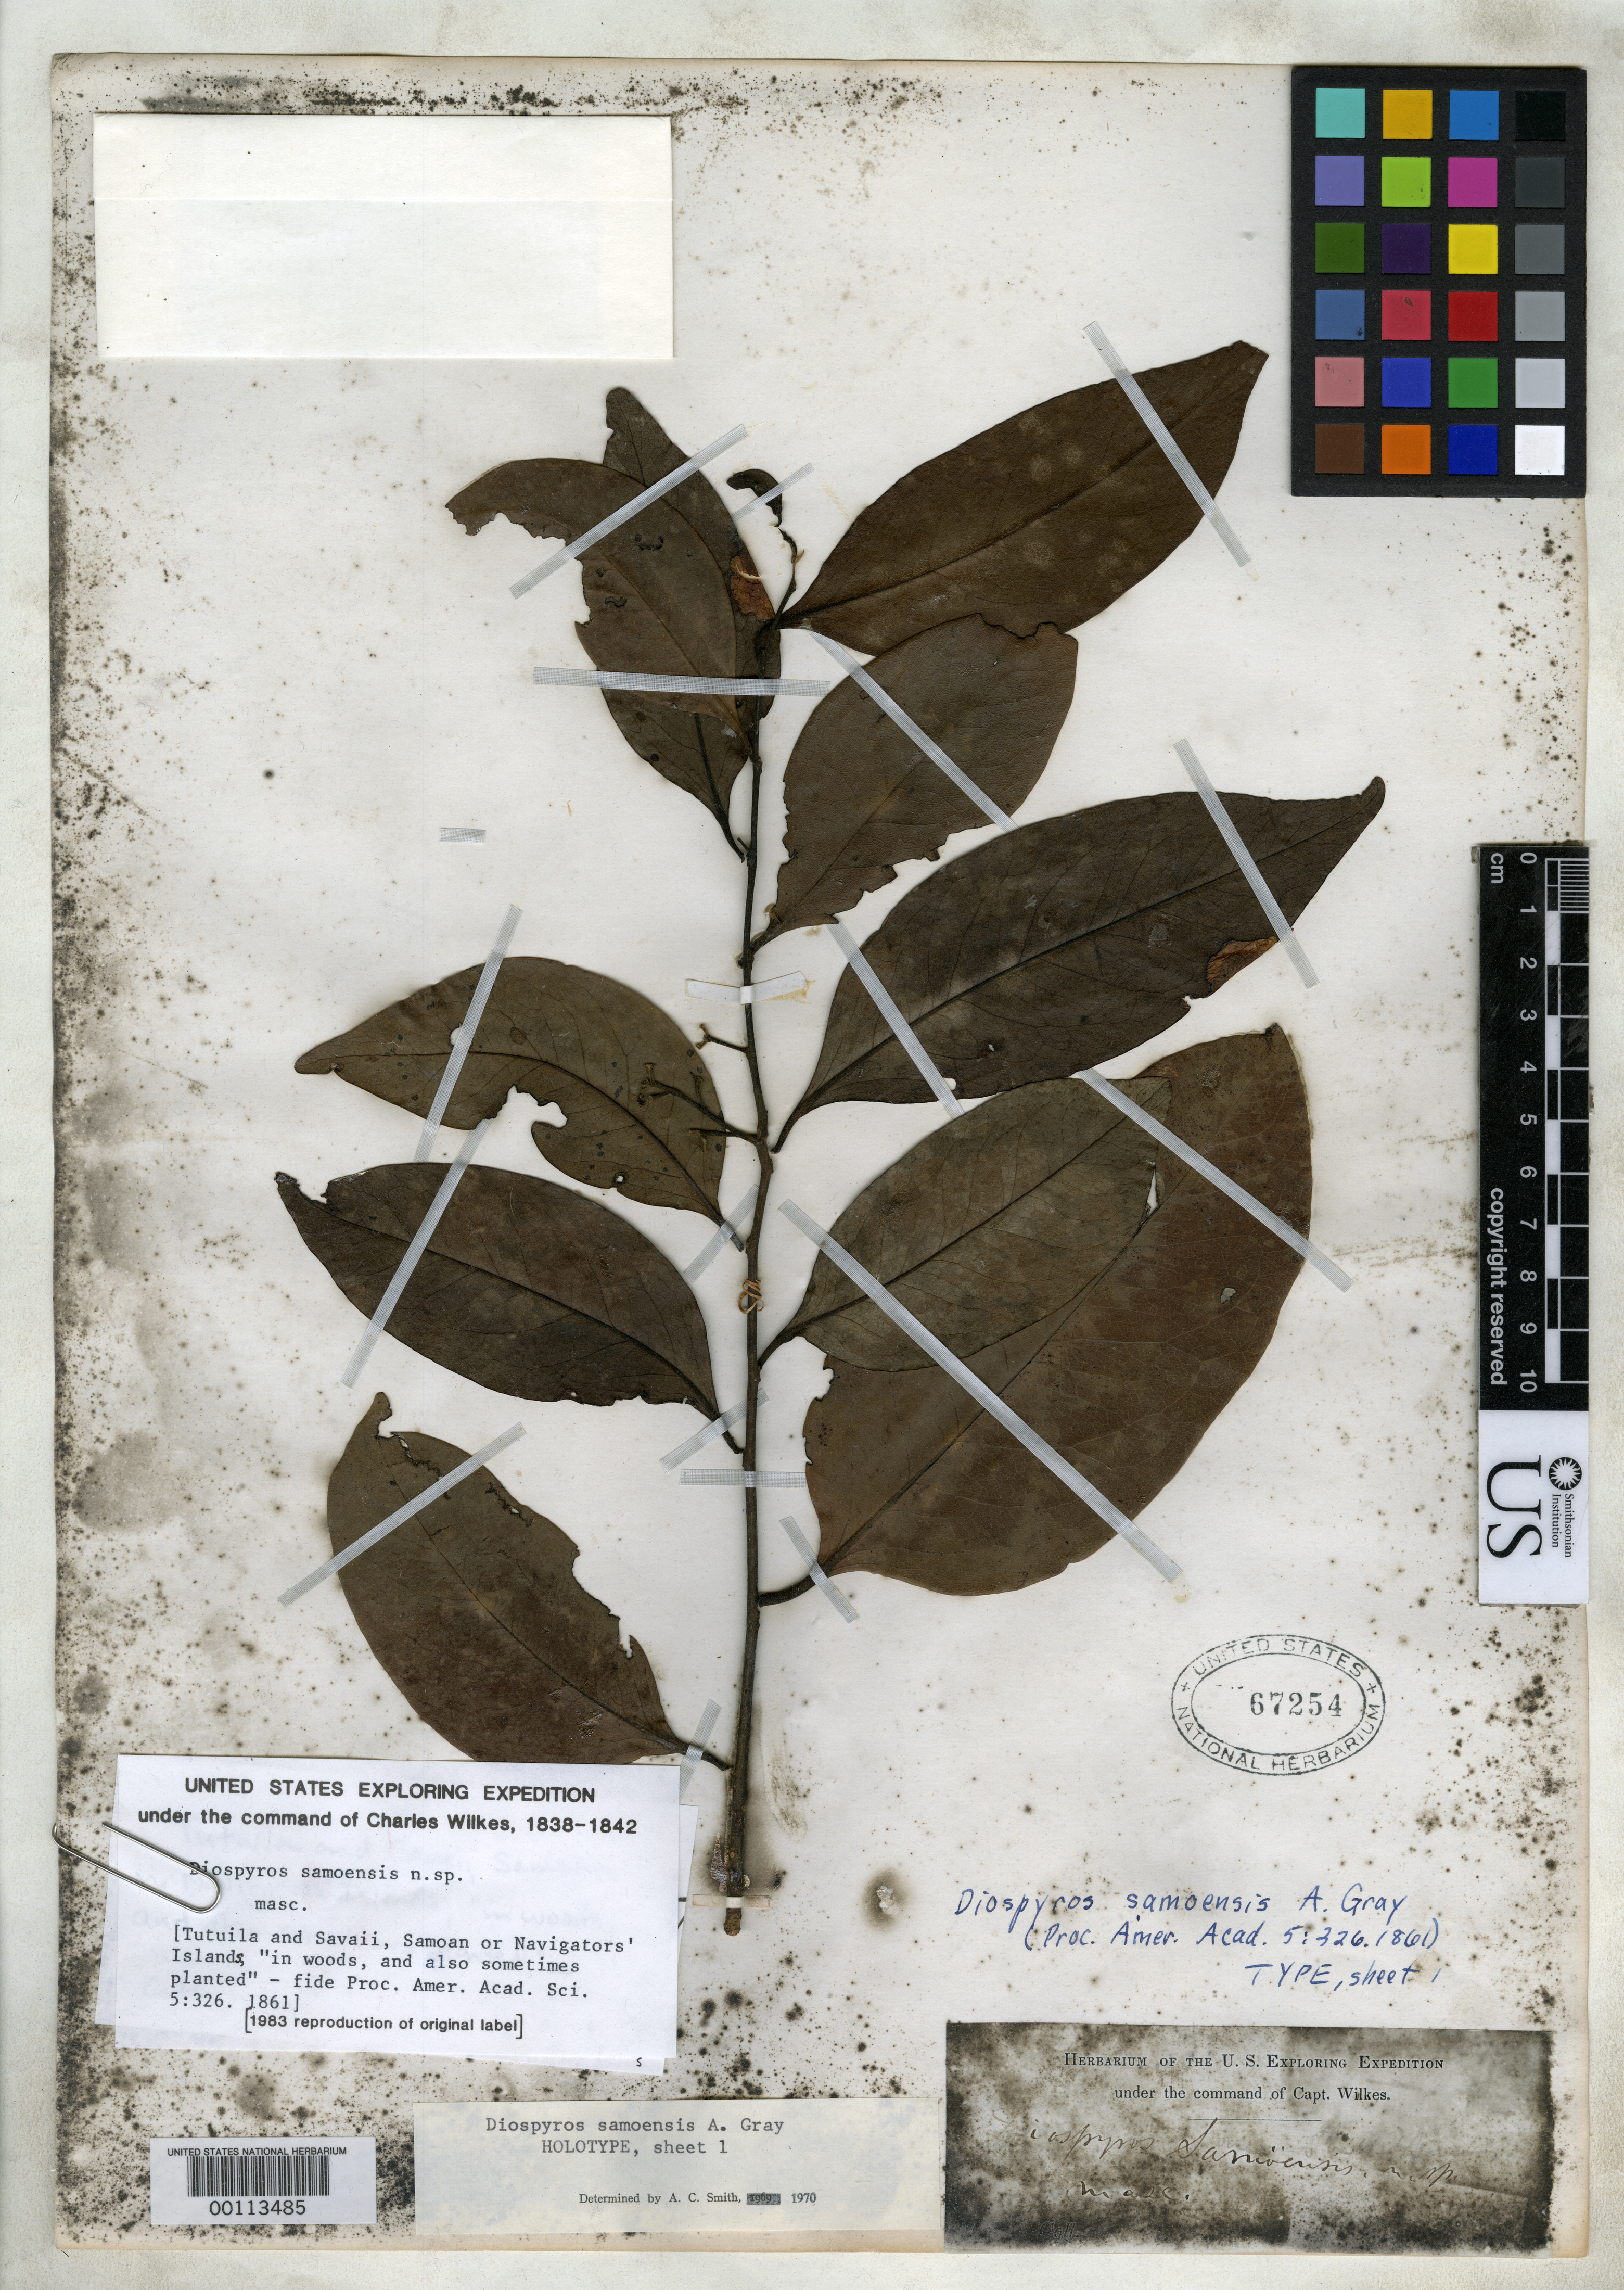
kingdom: Plantae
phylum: Tracheophyta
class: Magnoliopsida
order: Ericales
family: Ebenaceae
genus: Diospyros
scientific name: Diospyros samoensis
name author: A. Gray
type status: Holotype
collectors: Wilkes Explor. Exped.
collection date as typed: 1839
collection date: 1839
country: American Samoa / Samoa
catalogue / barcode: US 67254